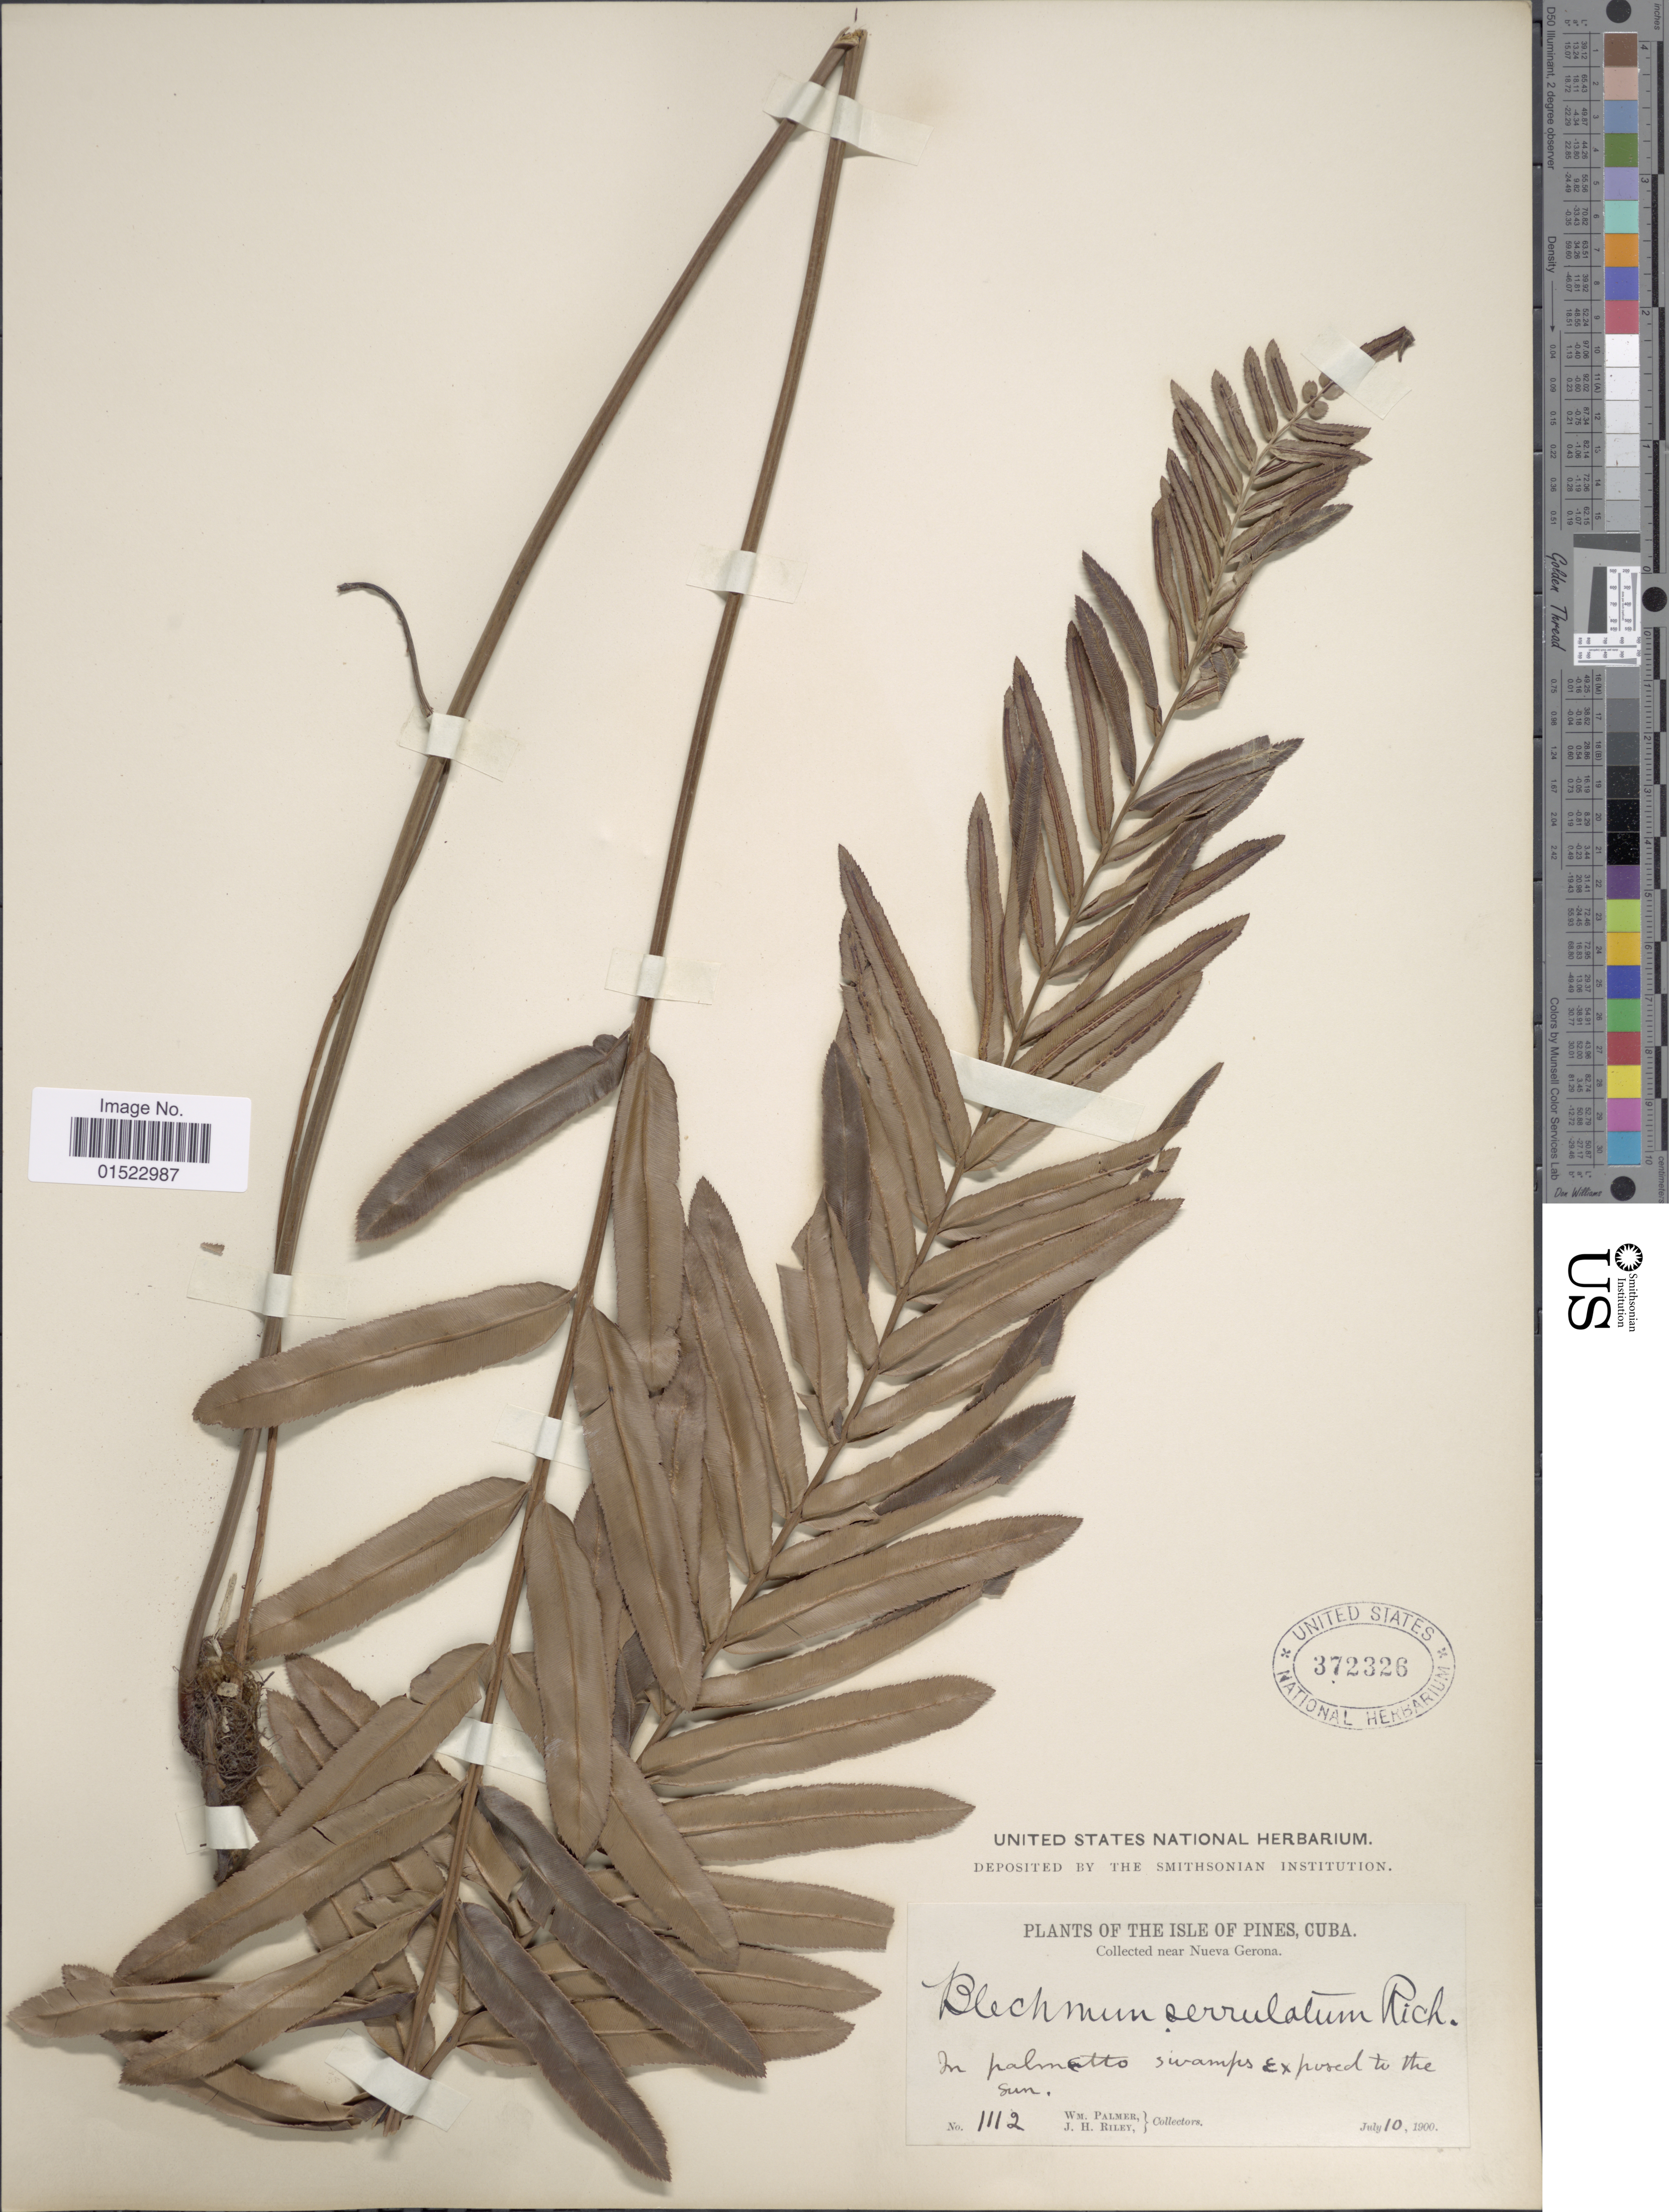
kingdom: Plantae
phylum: Tracheophyta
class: Polypodiopsida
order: Polypodiales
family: Blechnaceae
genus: Telmatoblechnum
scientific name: Telmatoblechnum serrulatum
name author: (Rich.) Perrie et al.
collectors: W. Palmer & J. H. Riley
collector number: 1112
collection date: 1900-07-10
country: Cuba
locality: Isle of Pines, near Nueva Gerons, In Palmertto swamps exposed in the sun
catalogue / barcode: US 372326